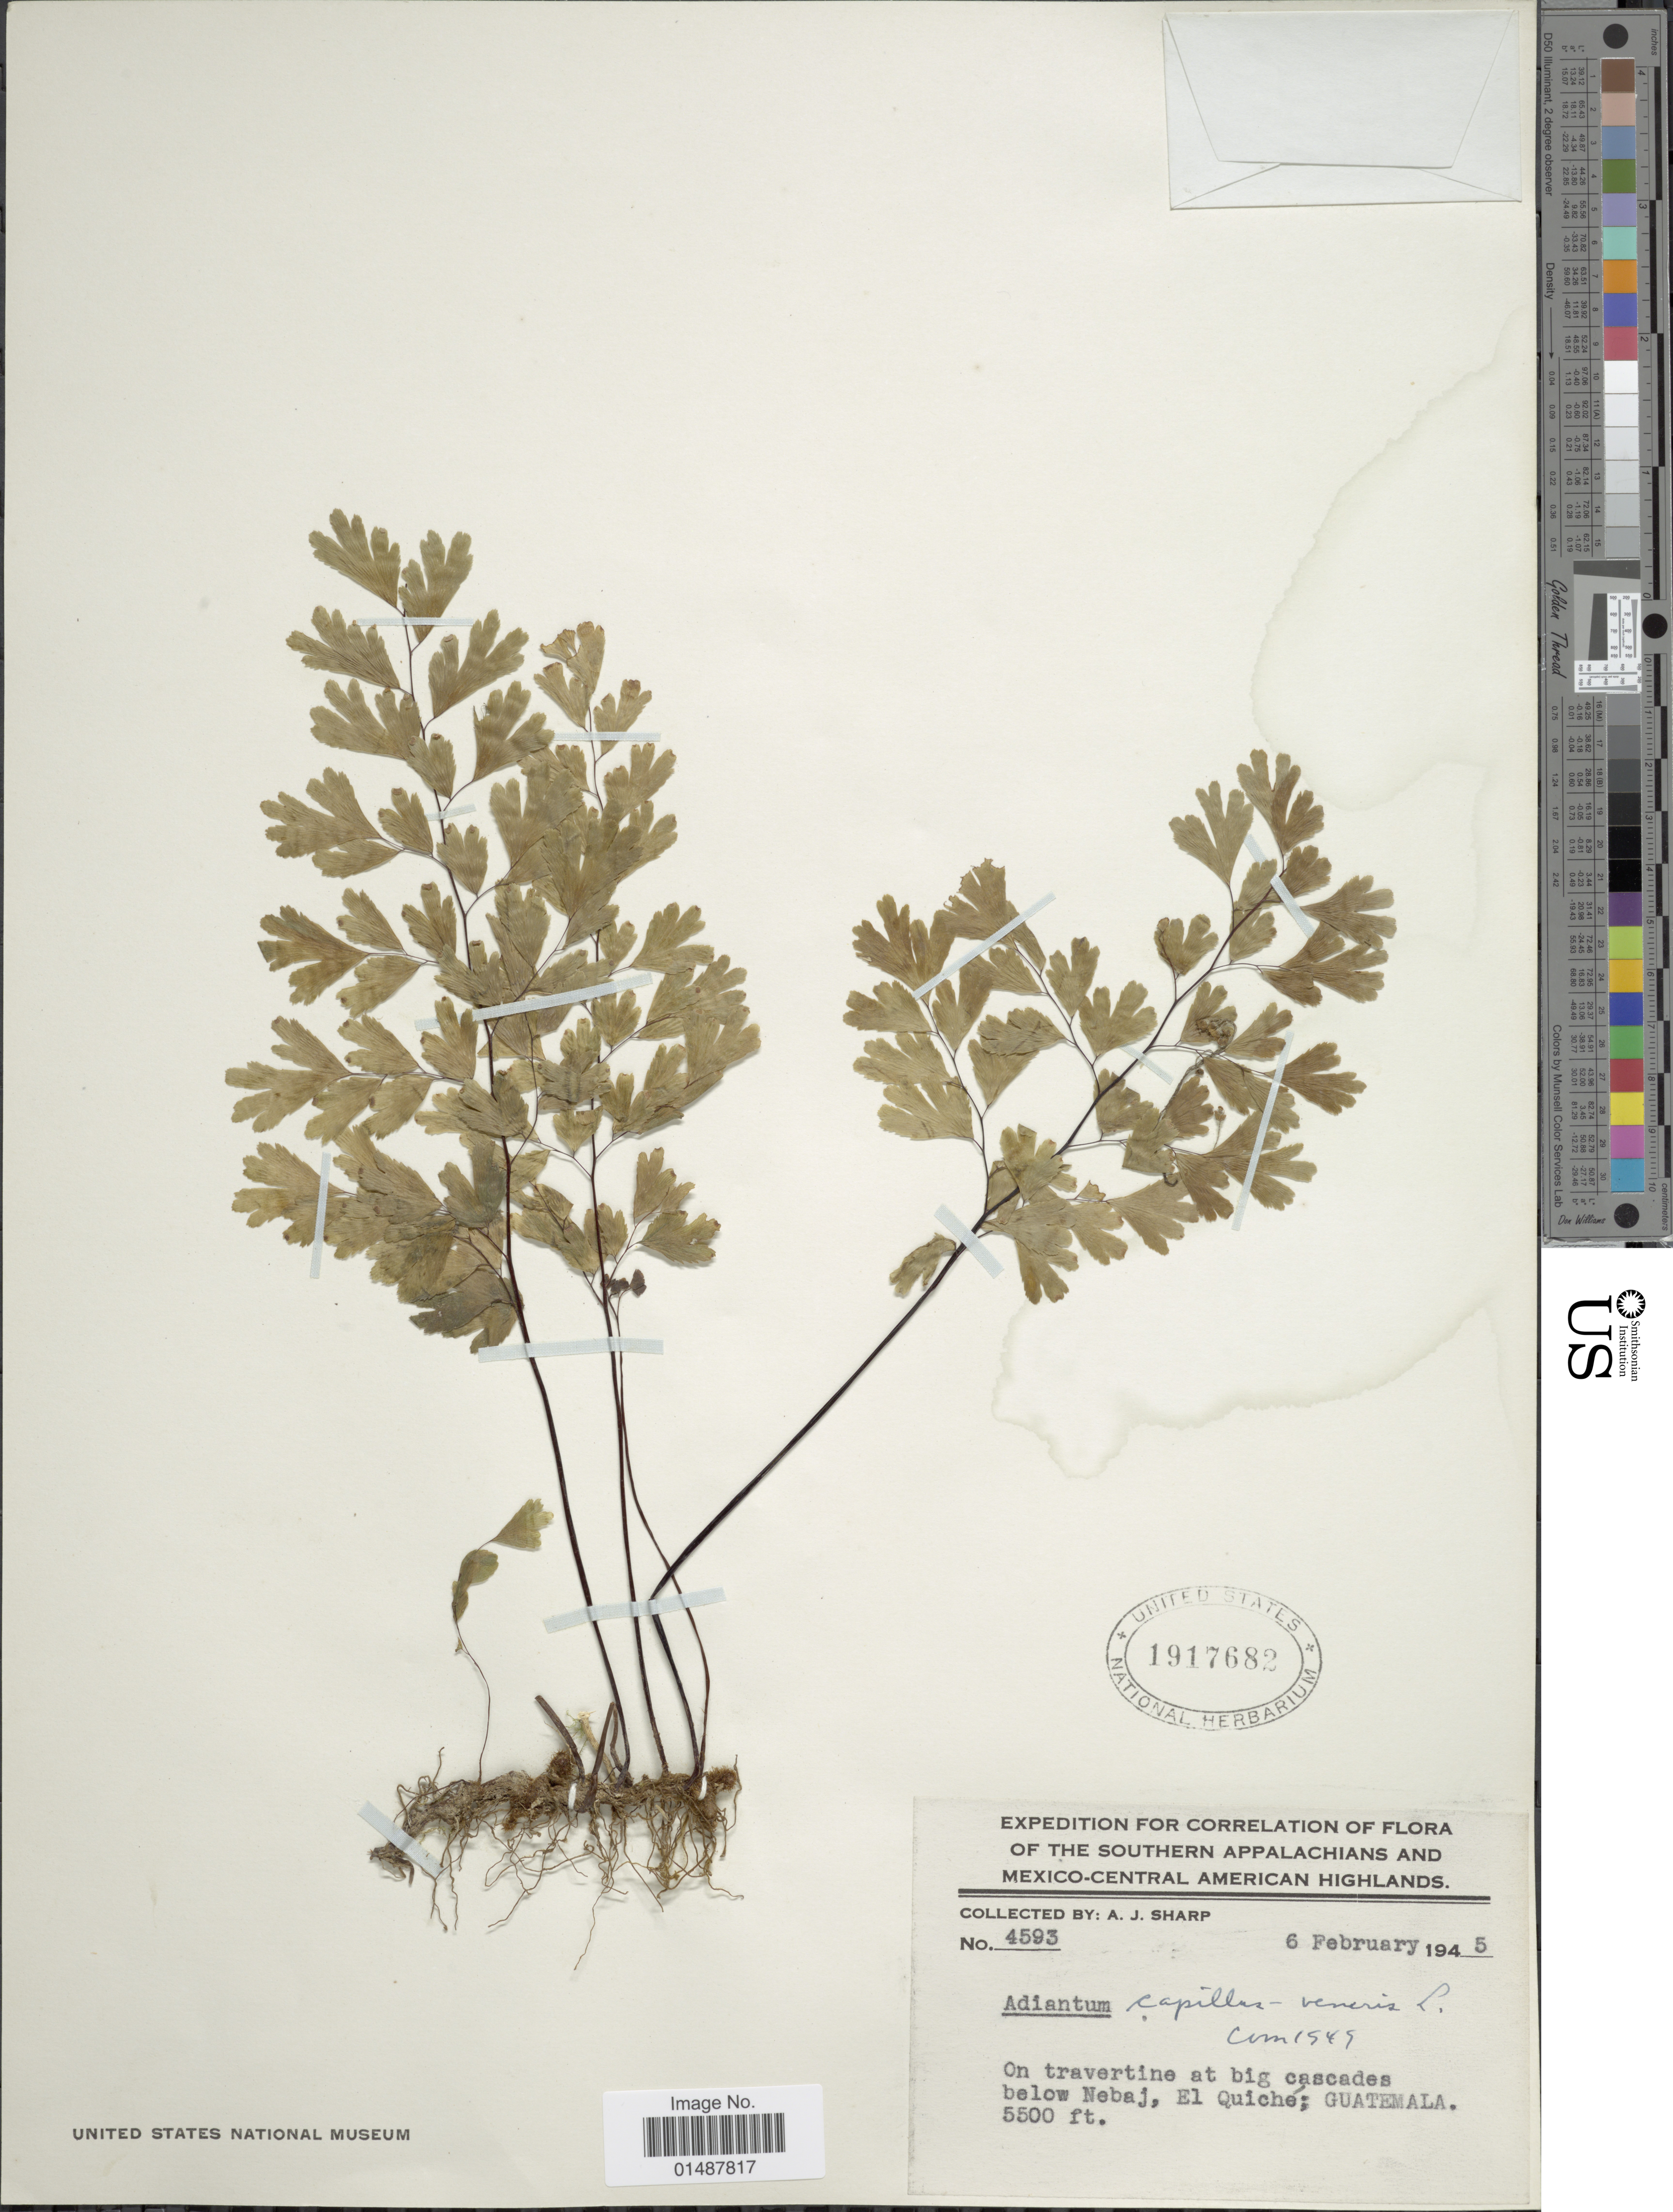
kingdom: Plantae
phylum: Tracheophyta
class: Polypodiopsida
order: Polypodiales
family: Pteridaceae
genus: Adiantum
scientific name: Adiantum capillus-veneris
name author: L.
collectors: A. J. Sharp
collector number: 4593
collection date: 1945-02-06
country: Guatemala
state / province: El Quiché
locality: Southern Appalachians and Mexico-Central American Highlands, On travertine at big cascades below Nebaj, El Quiche: Guatemala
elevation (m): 1676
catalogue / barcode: US 1917682